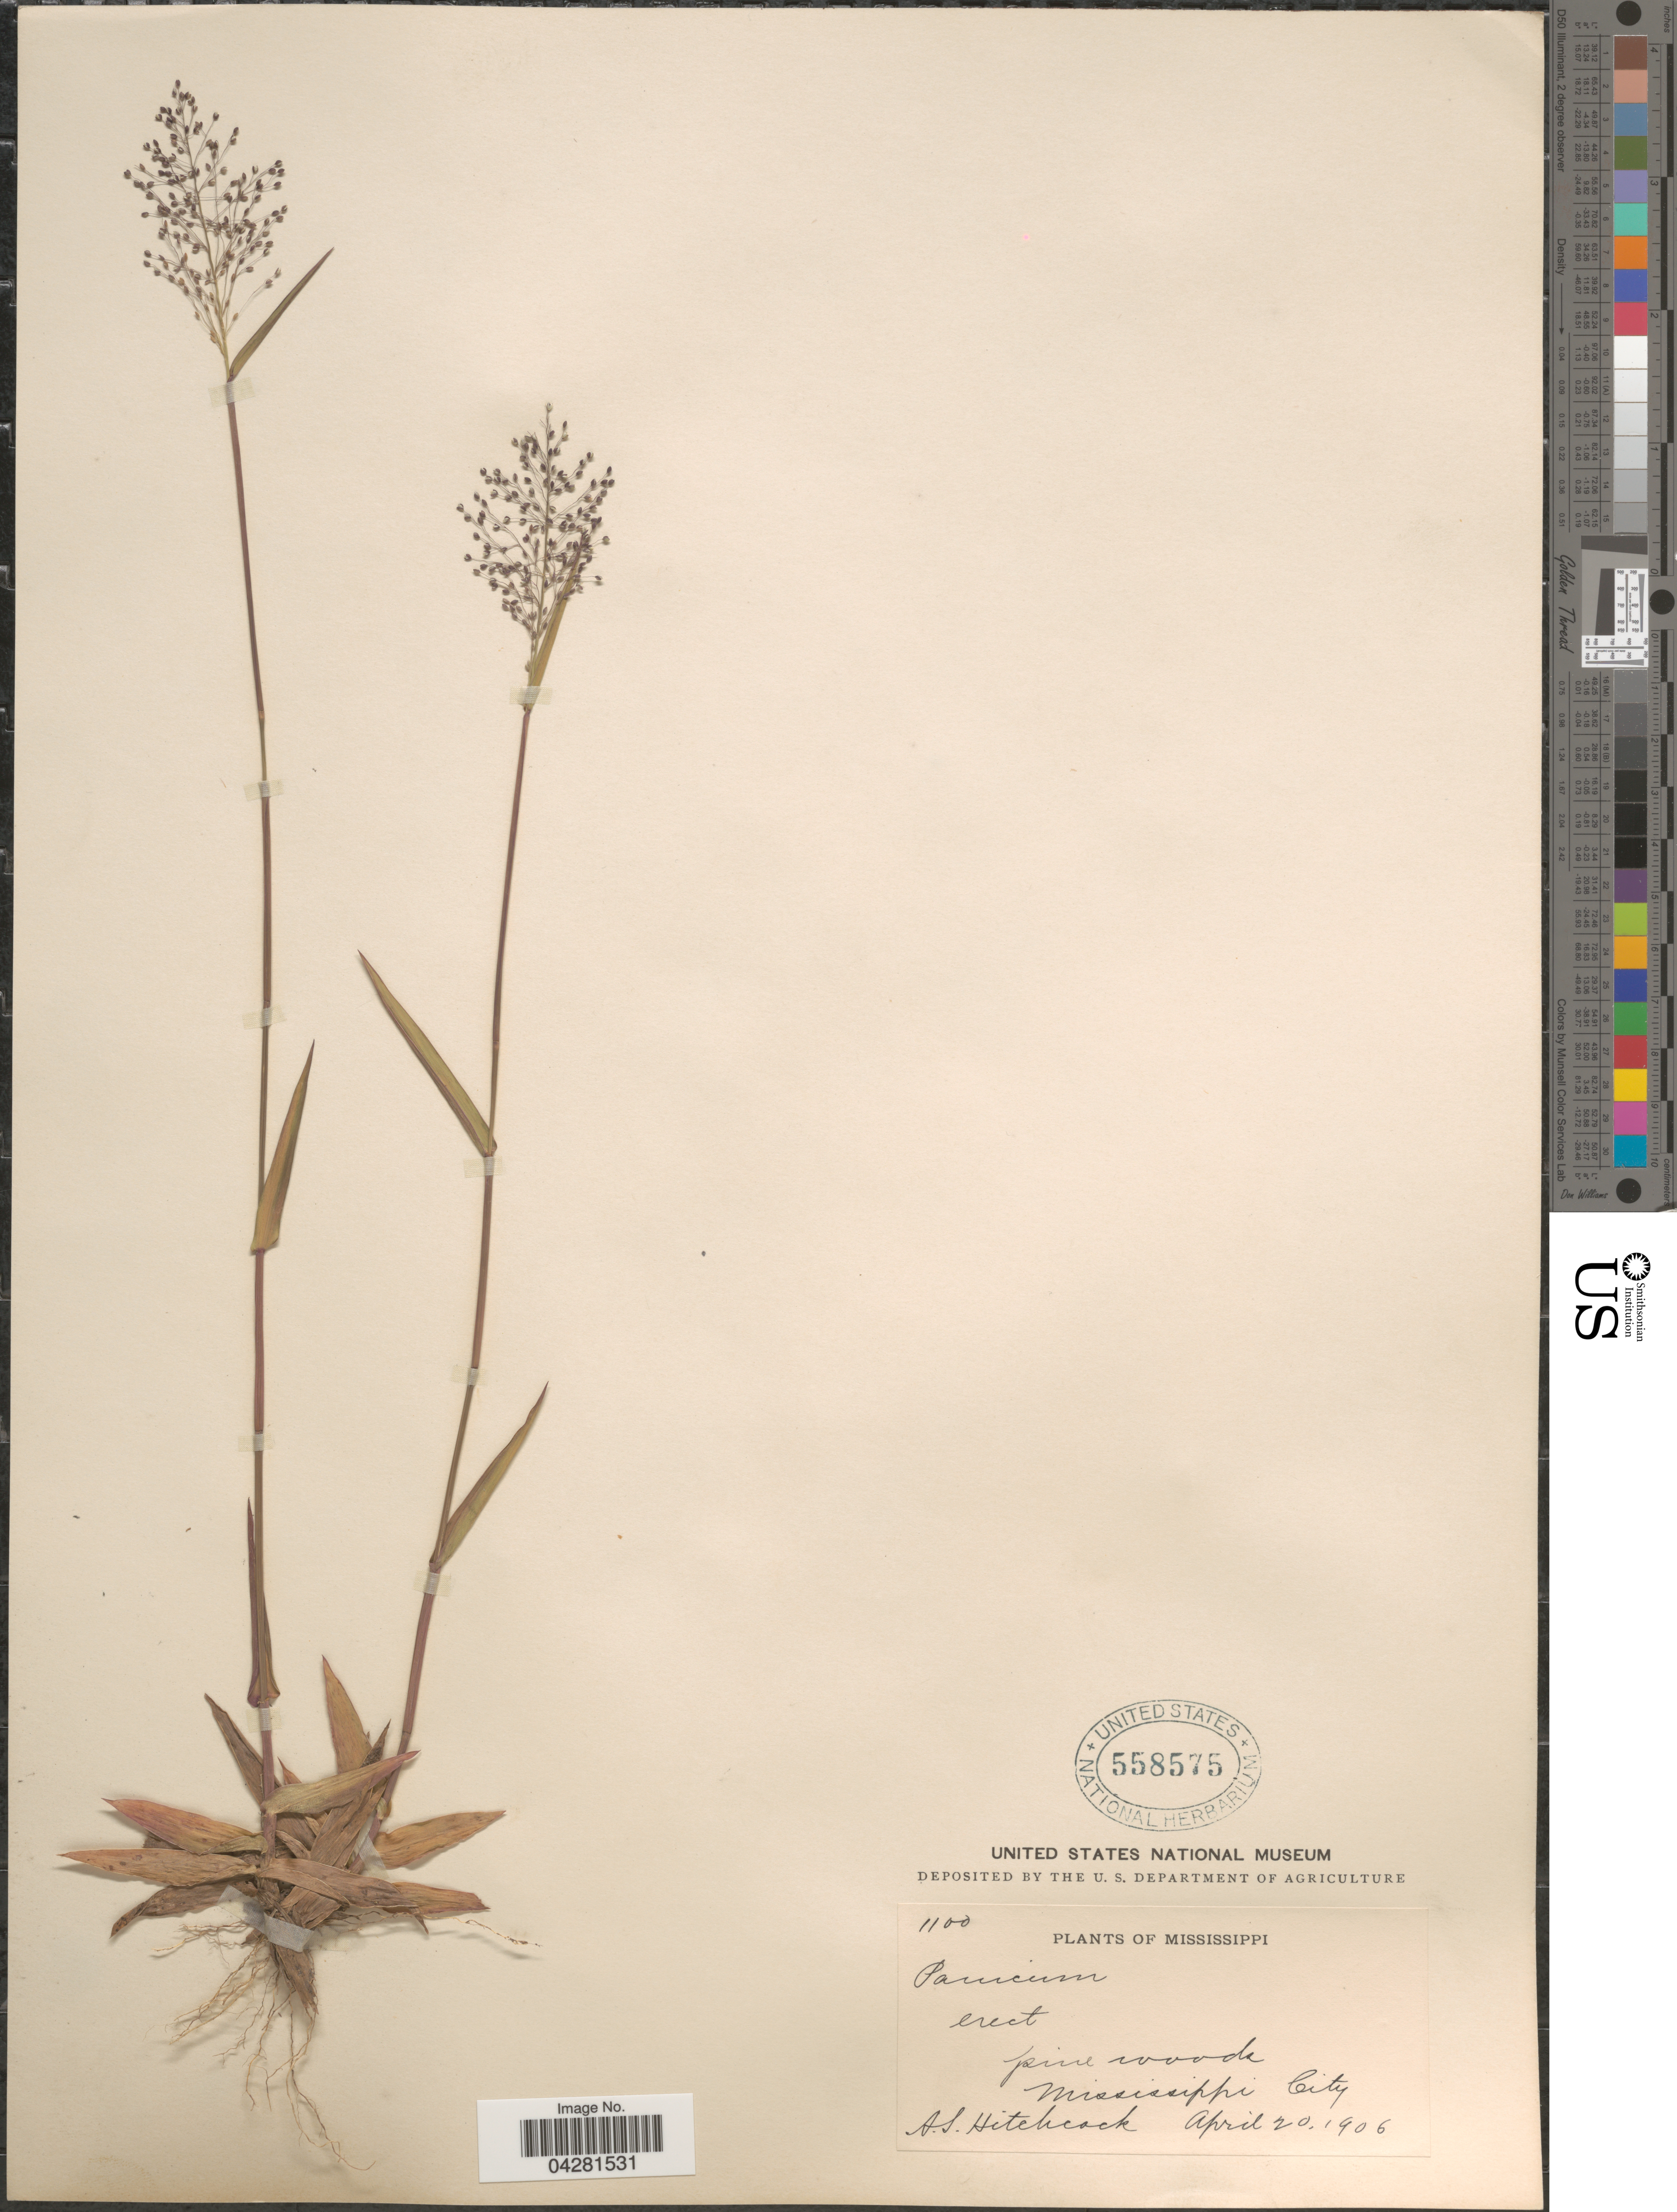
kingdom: Plantae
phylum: Tracheophyta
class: Liliopsida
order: Poales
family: Poaceae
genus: Dichanthelium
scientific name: Dichanthelium dichotomum var. unciphyllum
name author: (Trin.) Davidse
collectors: A. S. Hitchcock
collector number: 1100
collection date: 1906-04-20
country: United States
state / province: Mississippi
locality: Pine woods Mississippi City.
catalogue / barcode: US 558575